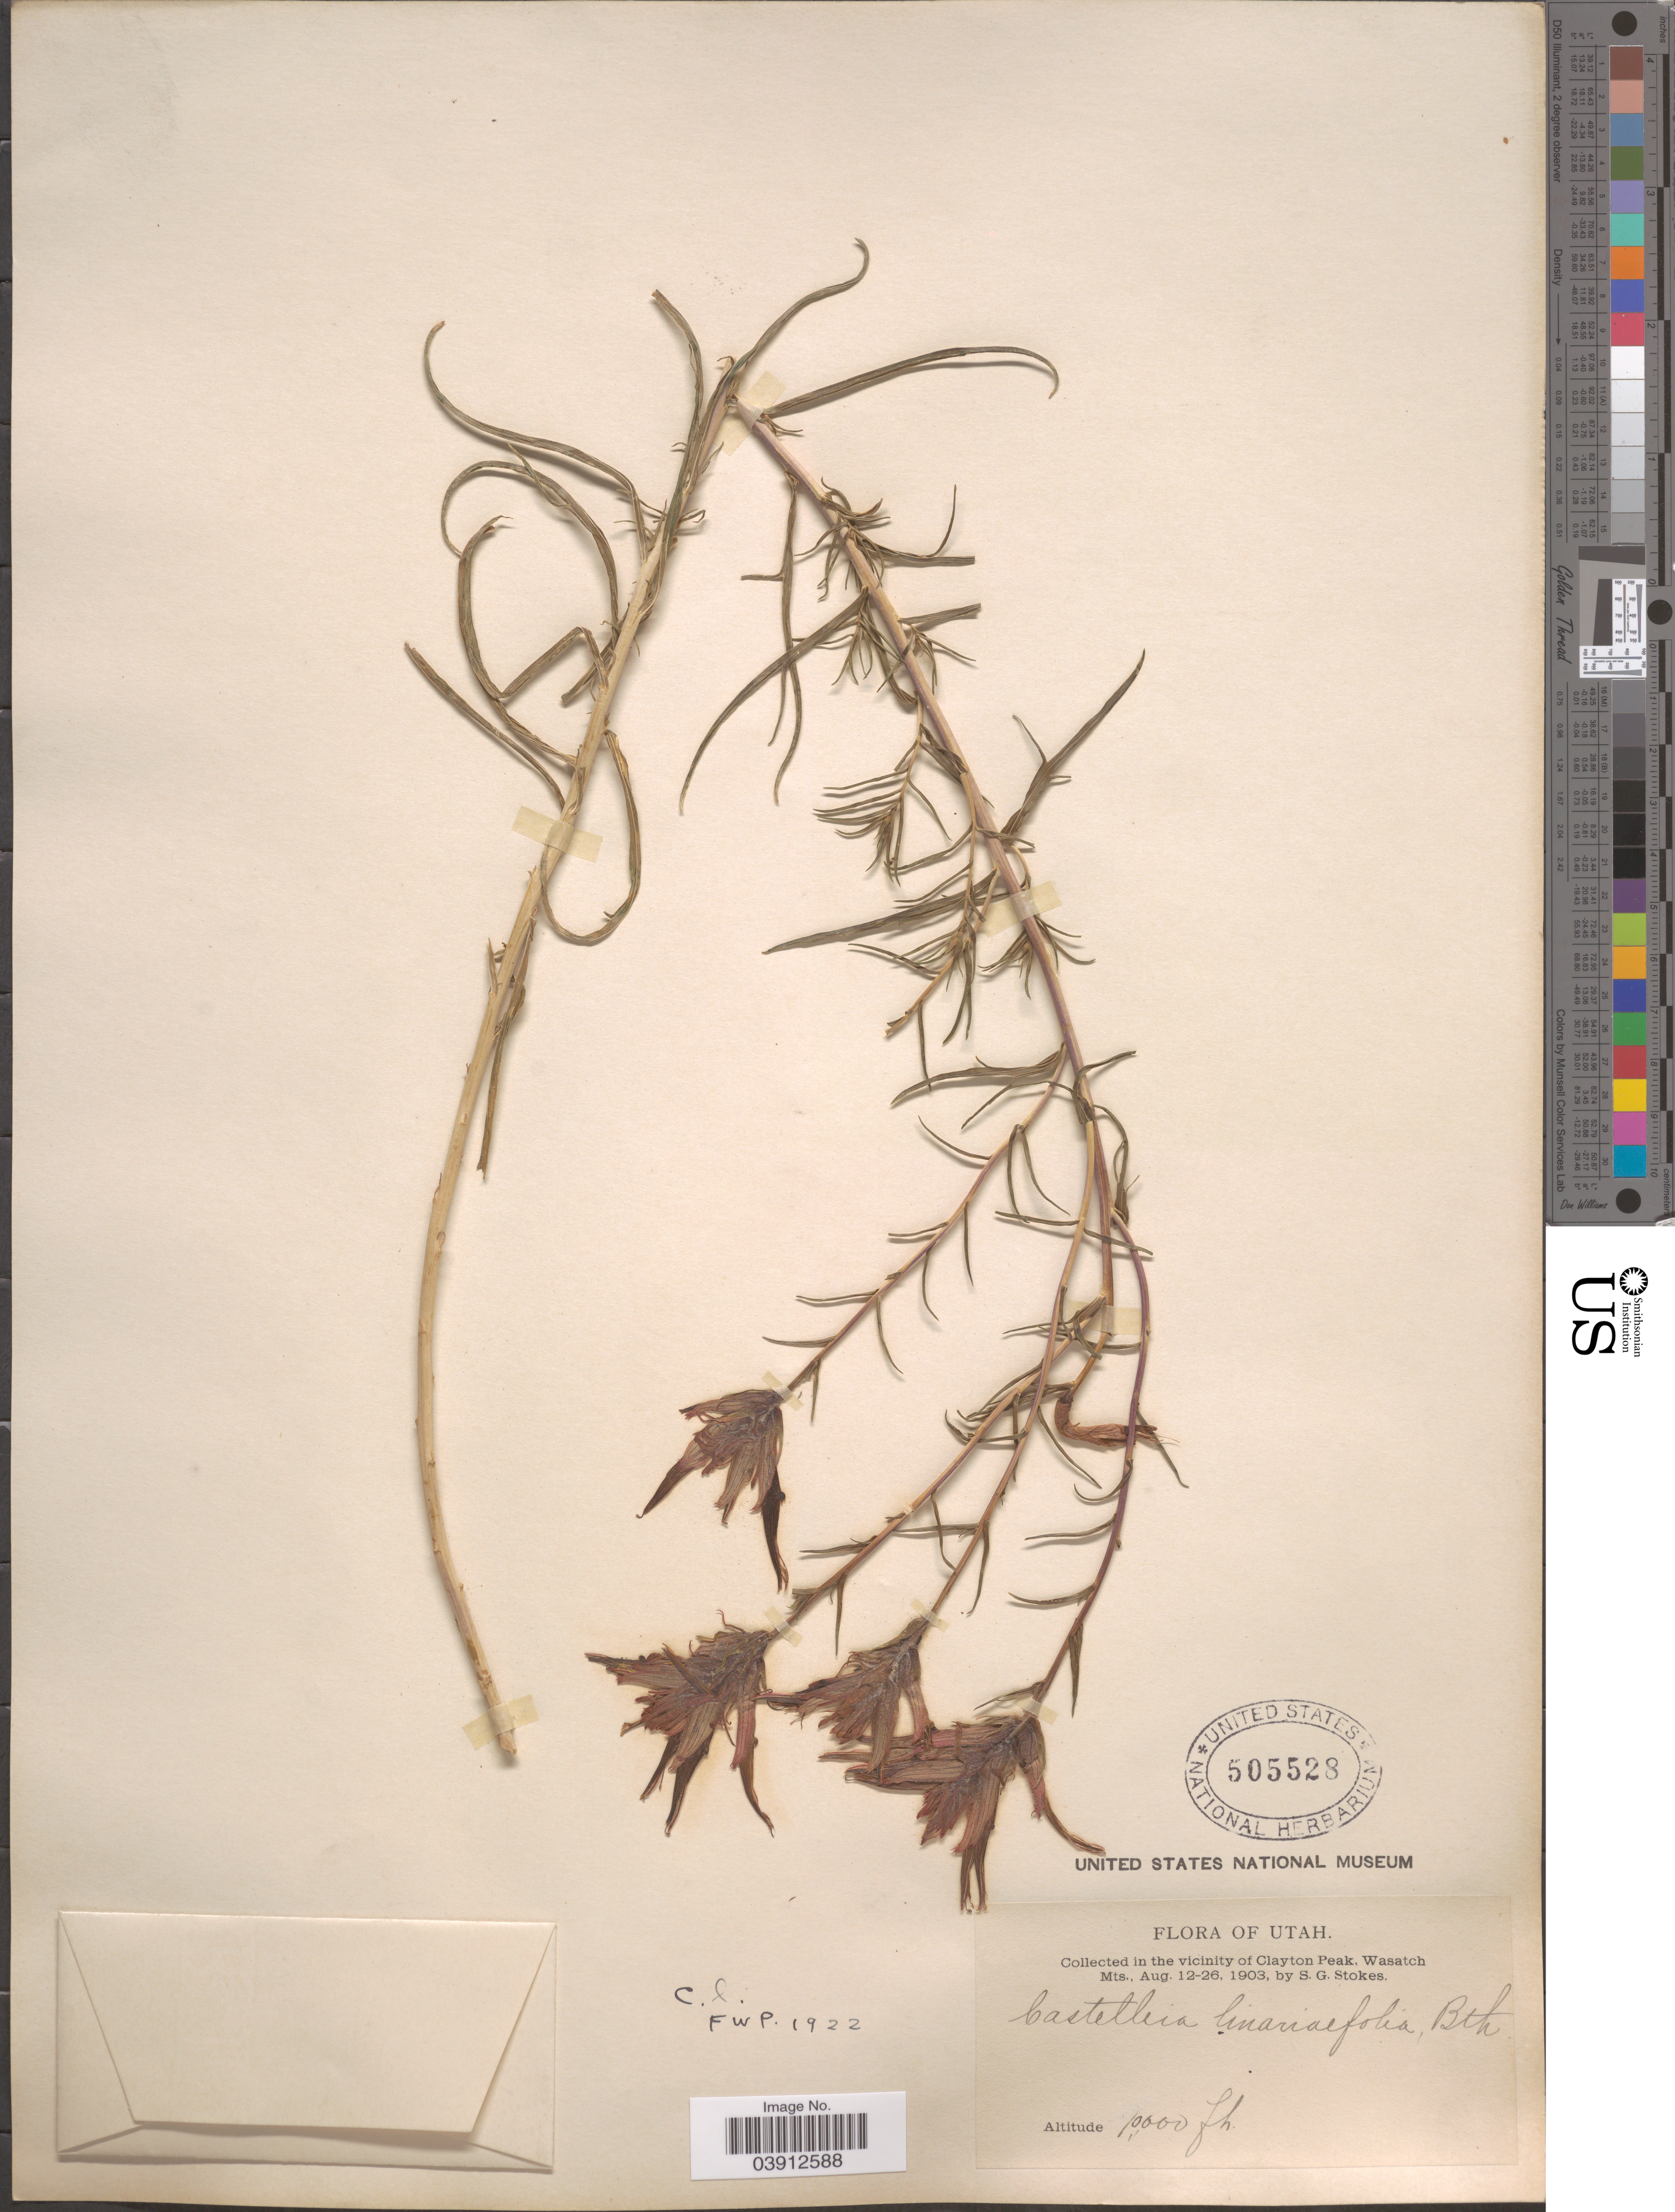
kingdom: Plantae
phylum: Tracheophyta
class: Magnoliopsida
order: Lamiales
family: Orobanchaceae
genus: Castilleja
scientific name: Castilleja linariifolia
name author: Benth.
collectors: S. G. Stokes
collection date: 1903-08-12/1903-08-26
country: United States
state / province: Utah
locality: In the vicinity of Clayton Peak, Wasatch Mts.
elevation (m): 3048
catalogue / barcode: US 505528